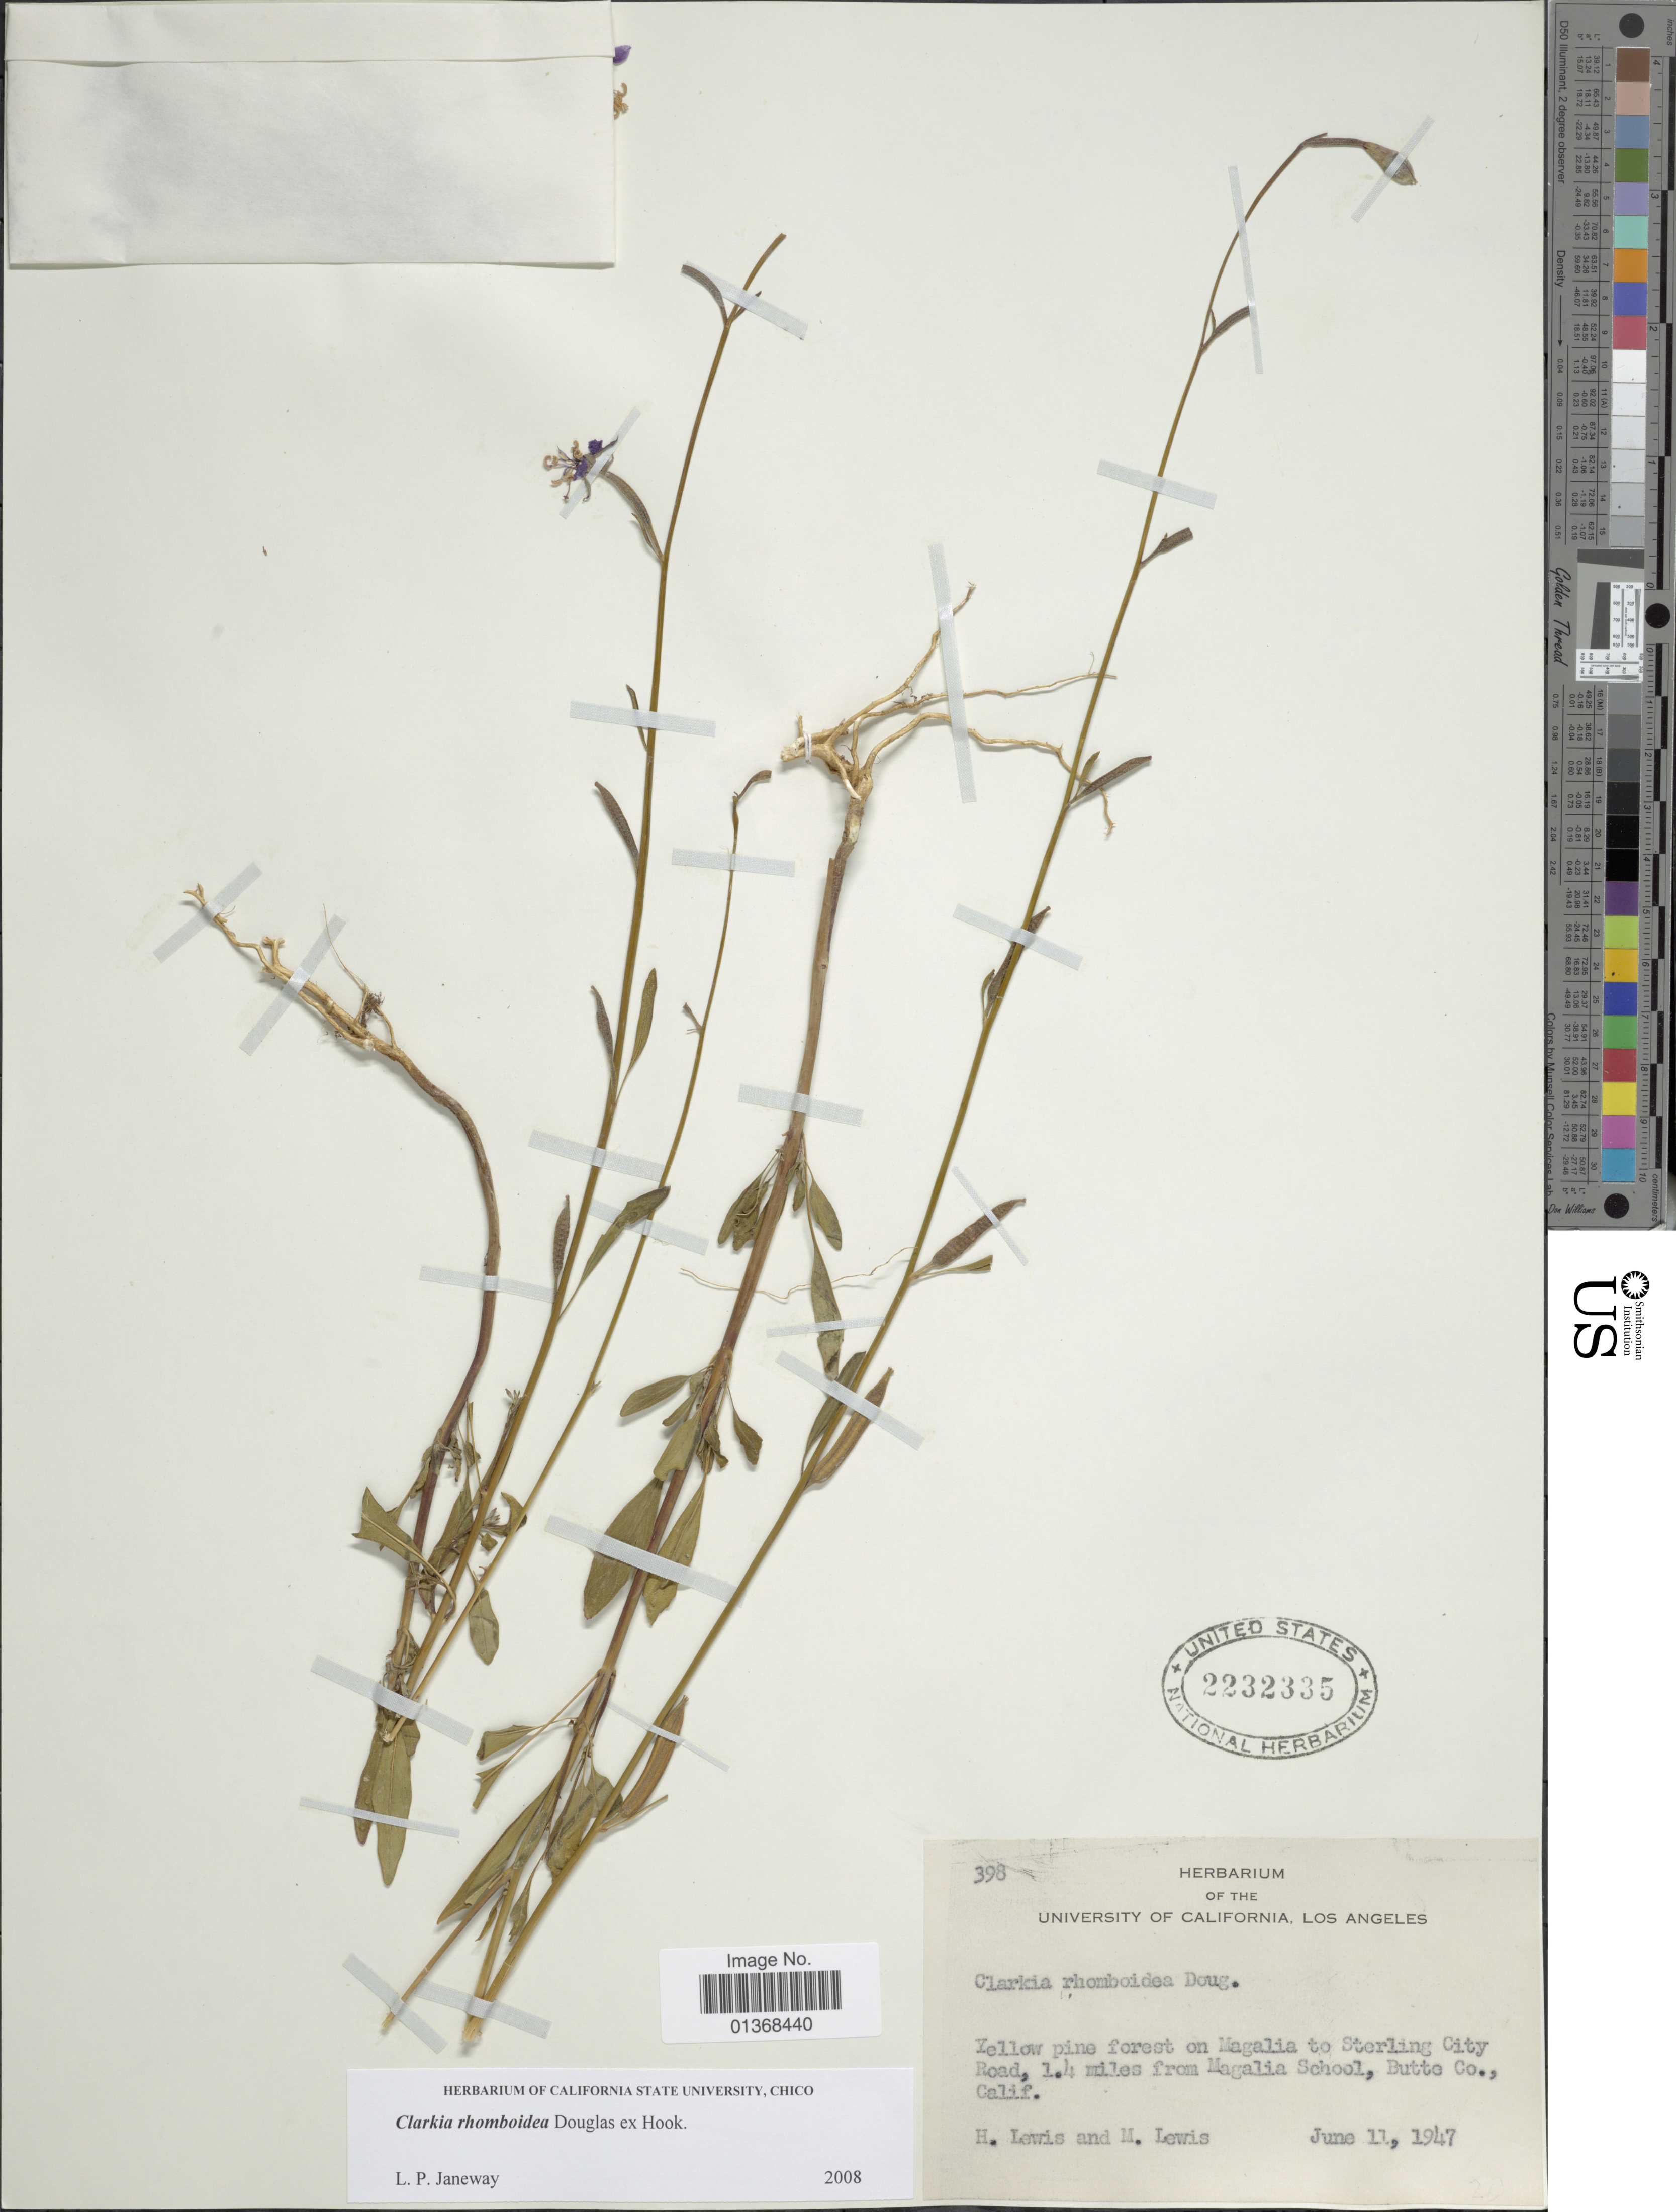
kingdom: Plantae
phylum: Tracheophyta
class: Magnoliopsida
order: Myrtales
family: Onagraceae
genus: Clarkia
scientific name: Clarkia rhomboidea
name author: Douglas ex Hook.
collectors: H. Lewis & M. Lewis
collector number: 398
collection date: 1947-06-11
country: United States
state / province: California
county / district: Butte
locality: Yellow pine forest on Magalia to Sterling City Road, 1.4 miles from Magalia School, Butte Co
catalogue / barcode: US 2232335